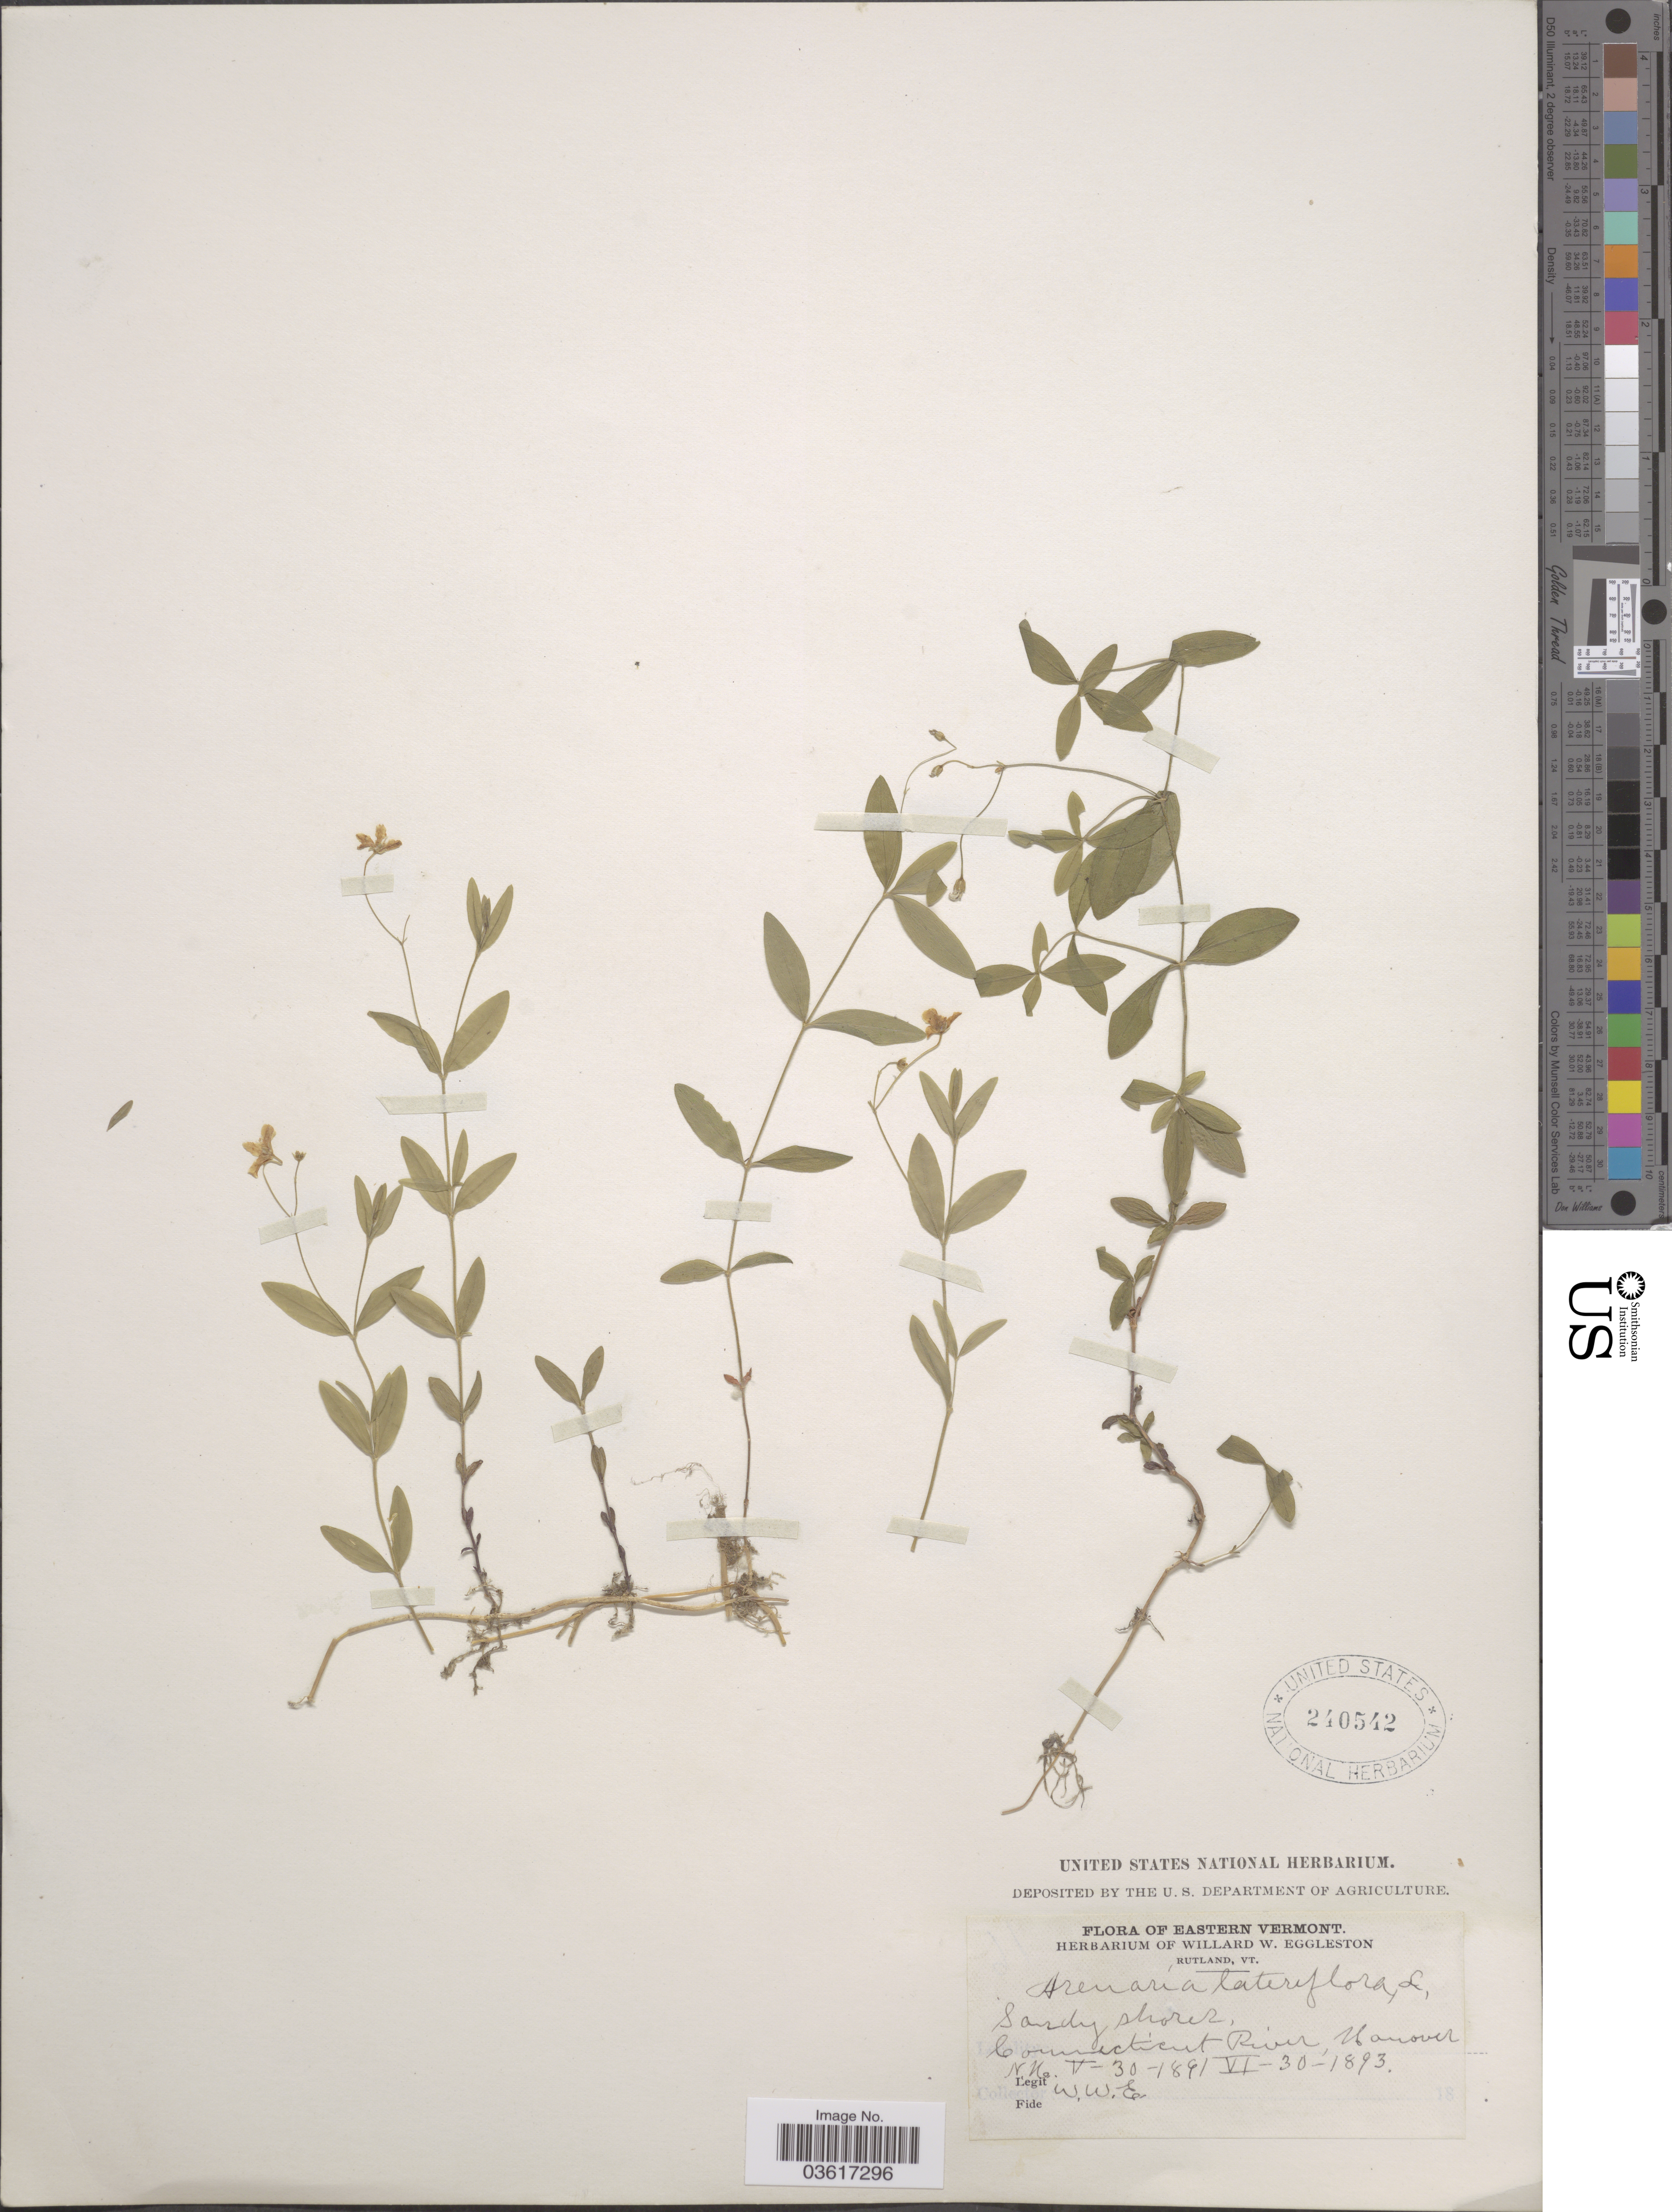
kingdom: Plantae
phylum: Tracheophyta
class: Magnoliopsida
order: Caryophyllales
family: Caryophyllaceae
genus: Moehringia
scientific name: Moehringia lateriflora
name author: (L.) Fenzl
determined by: Strong, Mark T., (BOT), Smithsonian Institution - National Museum of Natural History (UNITED STATES)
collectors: W. W. Eggleston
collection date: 1891-05-30/1893-06-30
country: United States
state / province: Vermont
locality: Eastern Vermont. Connecticut River, Hanover N. Me.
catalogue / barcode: US 240542